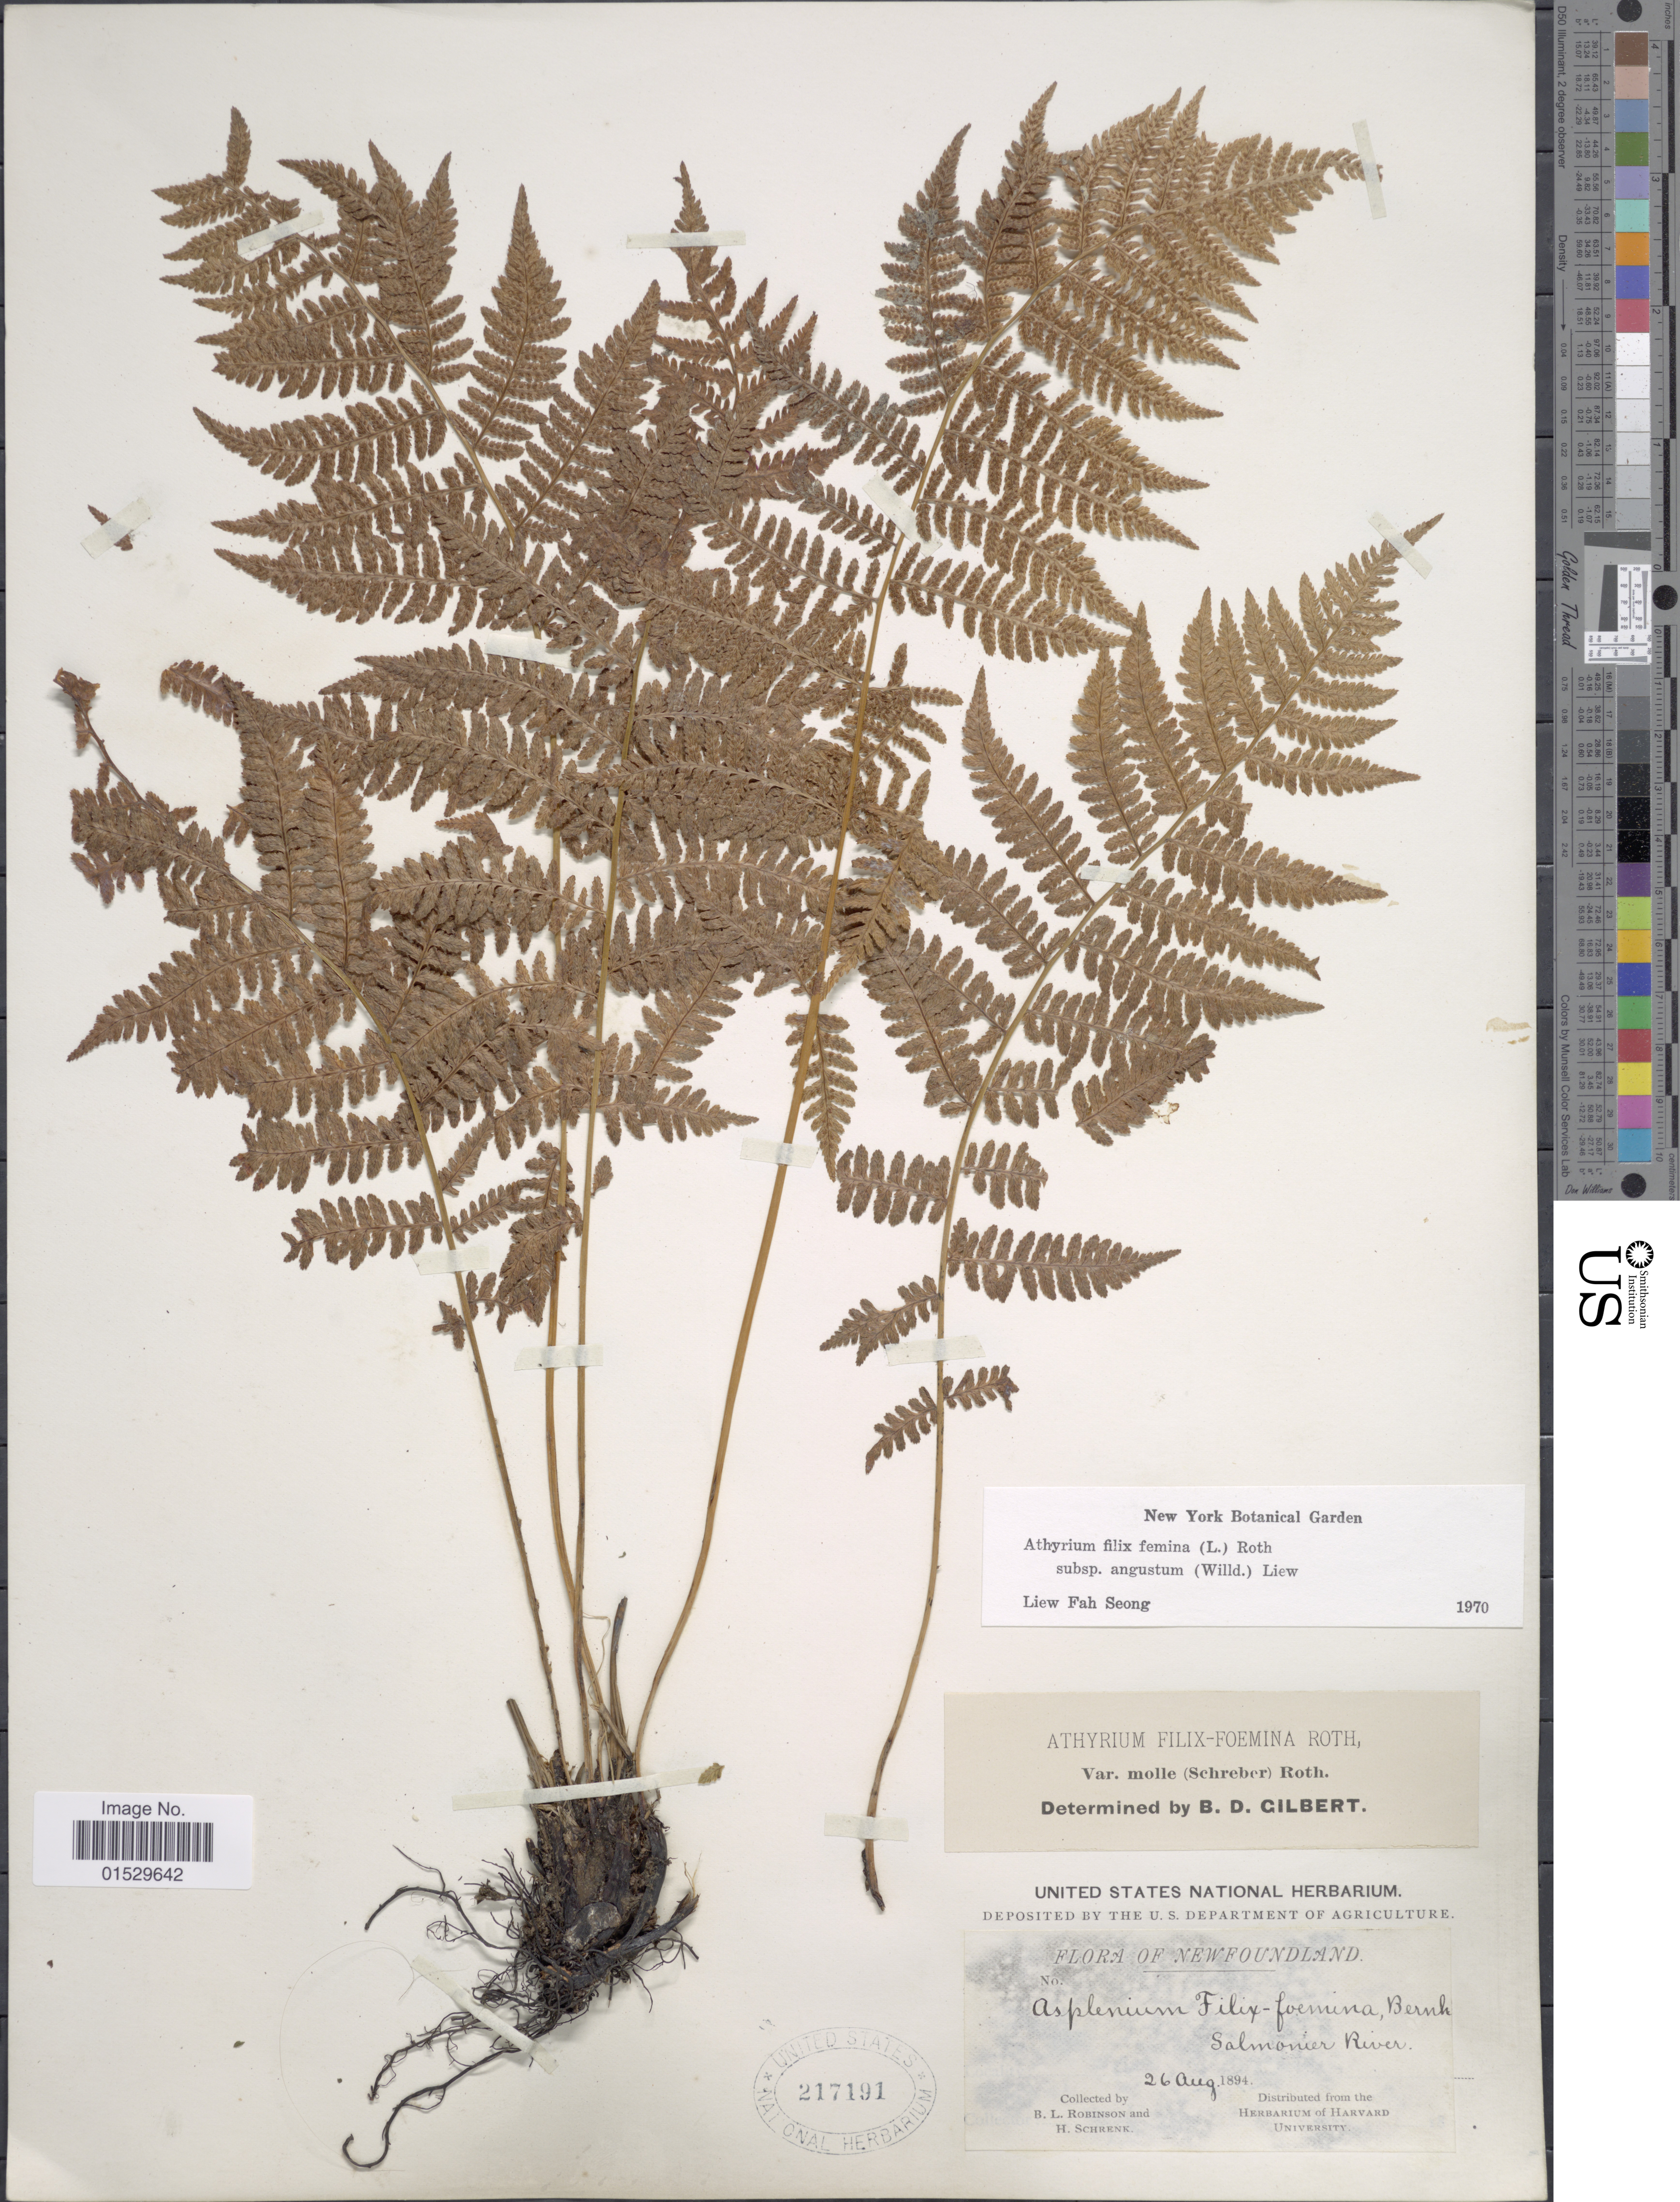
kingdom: Plantae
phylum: Tracheophyta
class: Polypodiopsida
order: Polypodiales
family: Athyriaceae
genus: Athyrium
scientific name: Athyrium filix-femina subsp. angustatum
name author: (Willd.) R.T. Clausen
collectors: B. L. Robinson & H. v. Schrenk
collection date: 1894-08-26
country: Canada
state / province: Newfoundland and Labrador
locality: Salmonier River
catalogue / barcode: US 217191